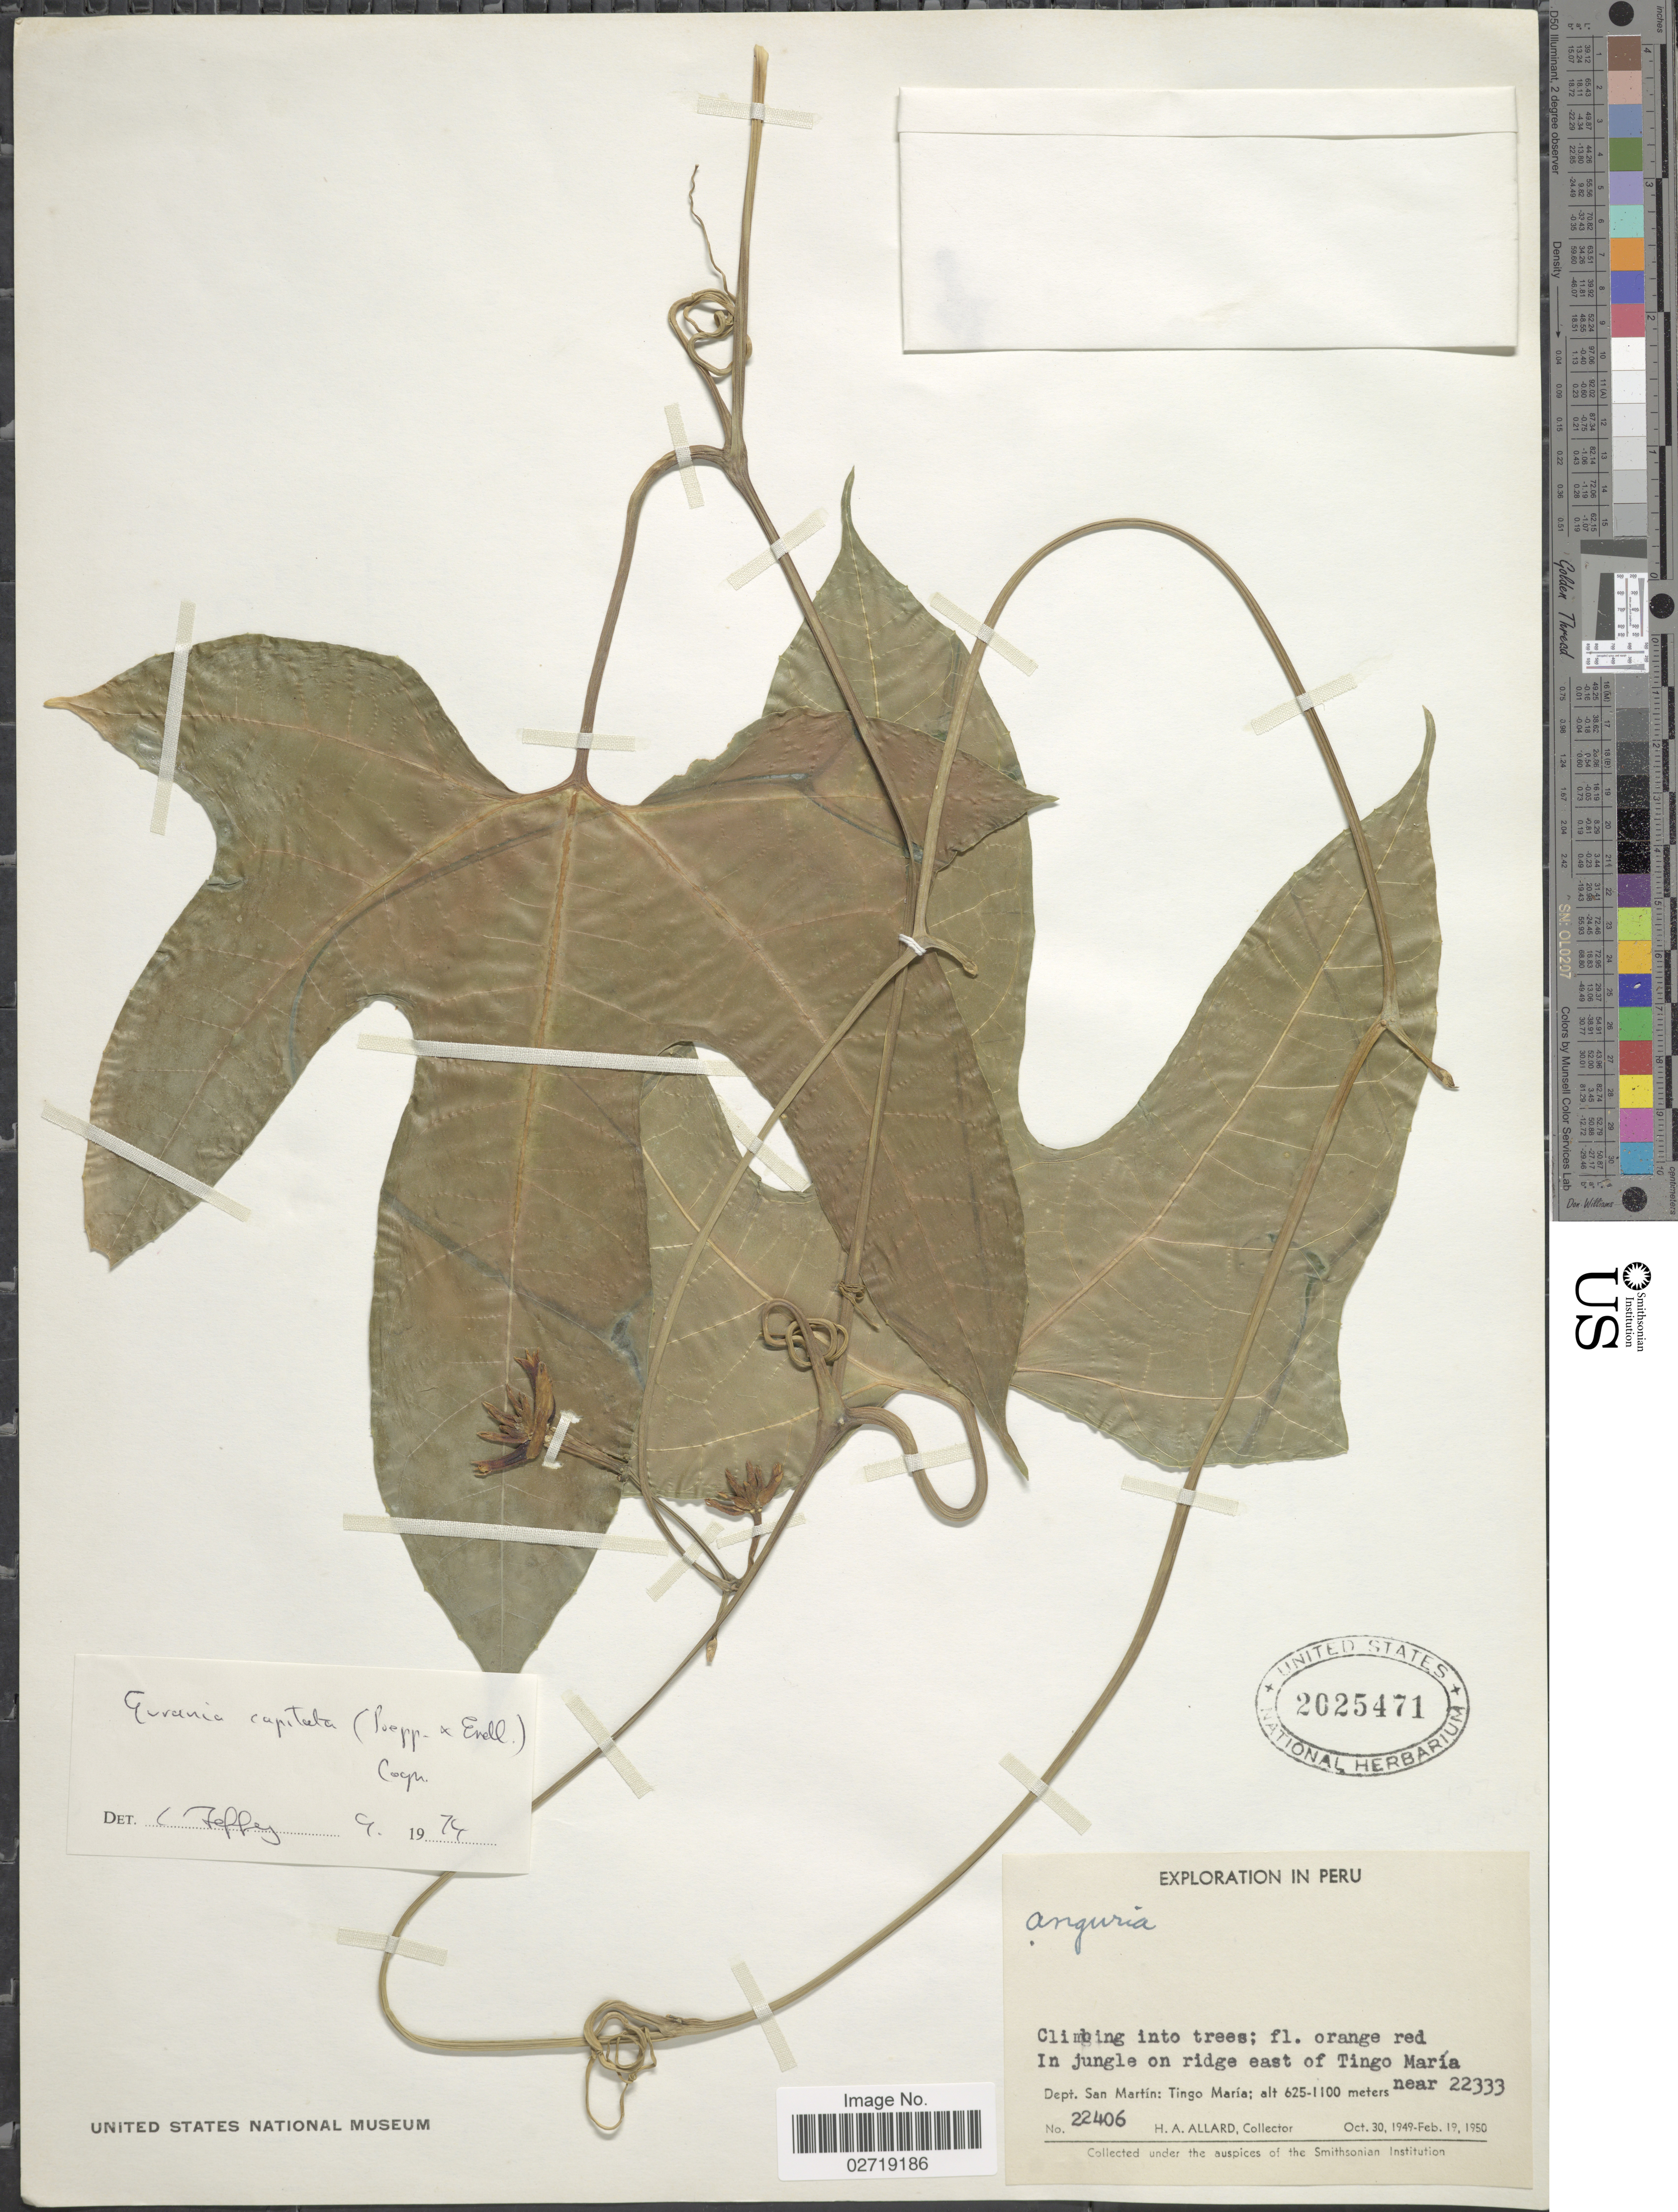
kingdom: Plantae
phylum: Tracheophyta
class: Magnoliopsida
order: Cucurbitales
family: Cucurbitaceae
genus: Gurania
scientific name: Gurania capitata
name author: (Poepp. & Endl.) Cogn.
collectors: H. A. Allard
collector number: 22406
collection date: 1949-10-30/1950-02-19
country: Peru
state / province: San Martín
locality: East of Tingo Maria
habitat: in jungle on ridge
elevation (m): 625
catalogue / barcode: US 2025471